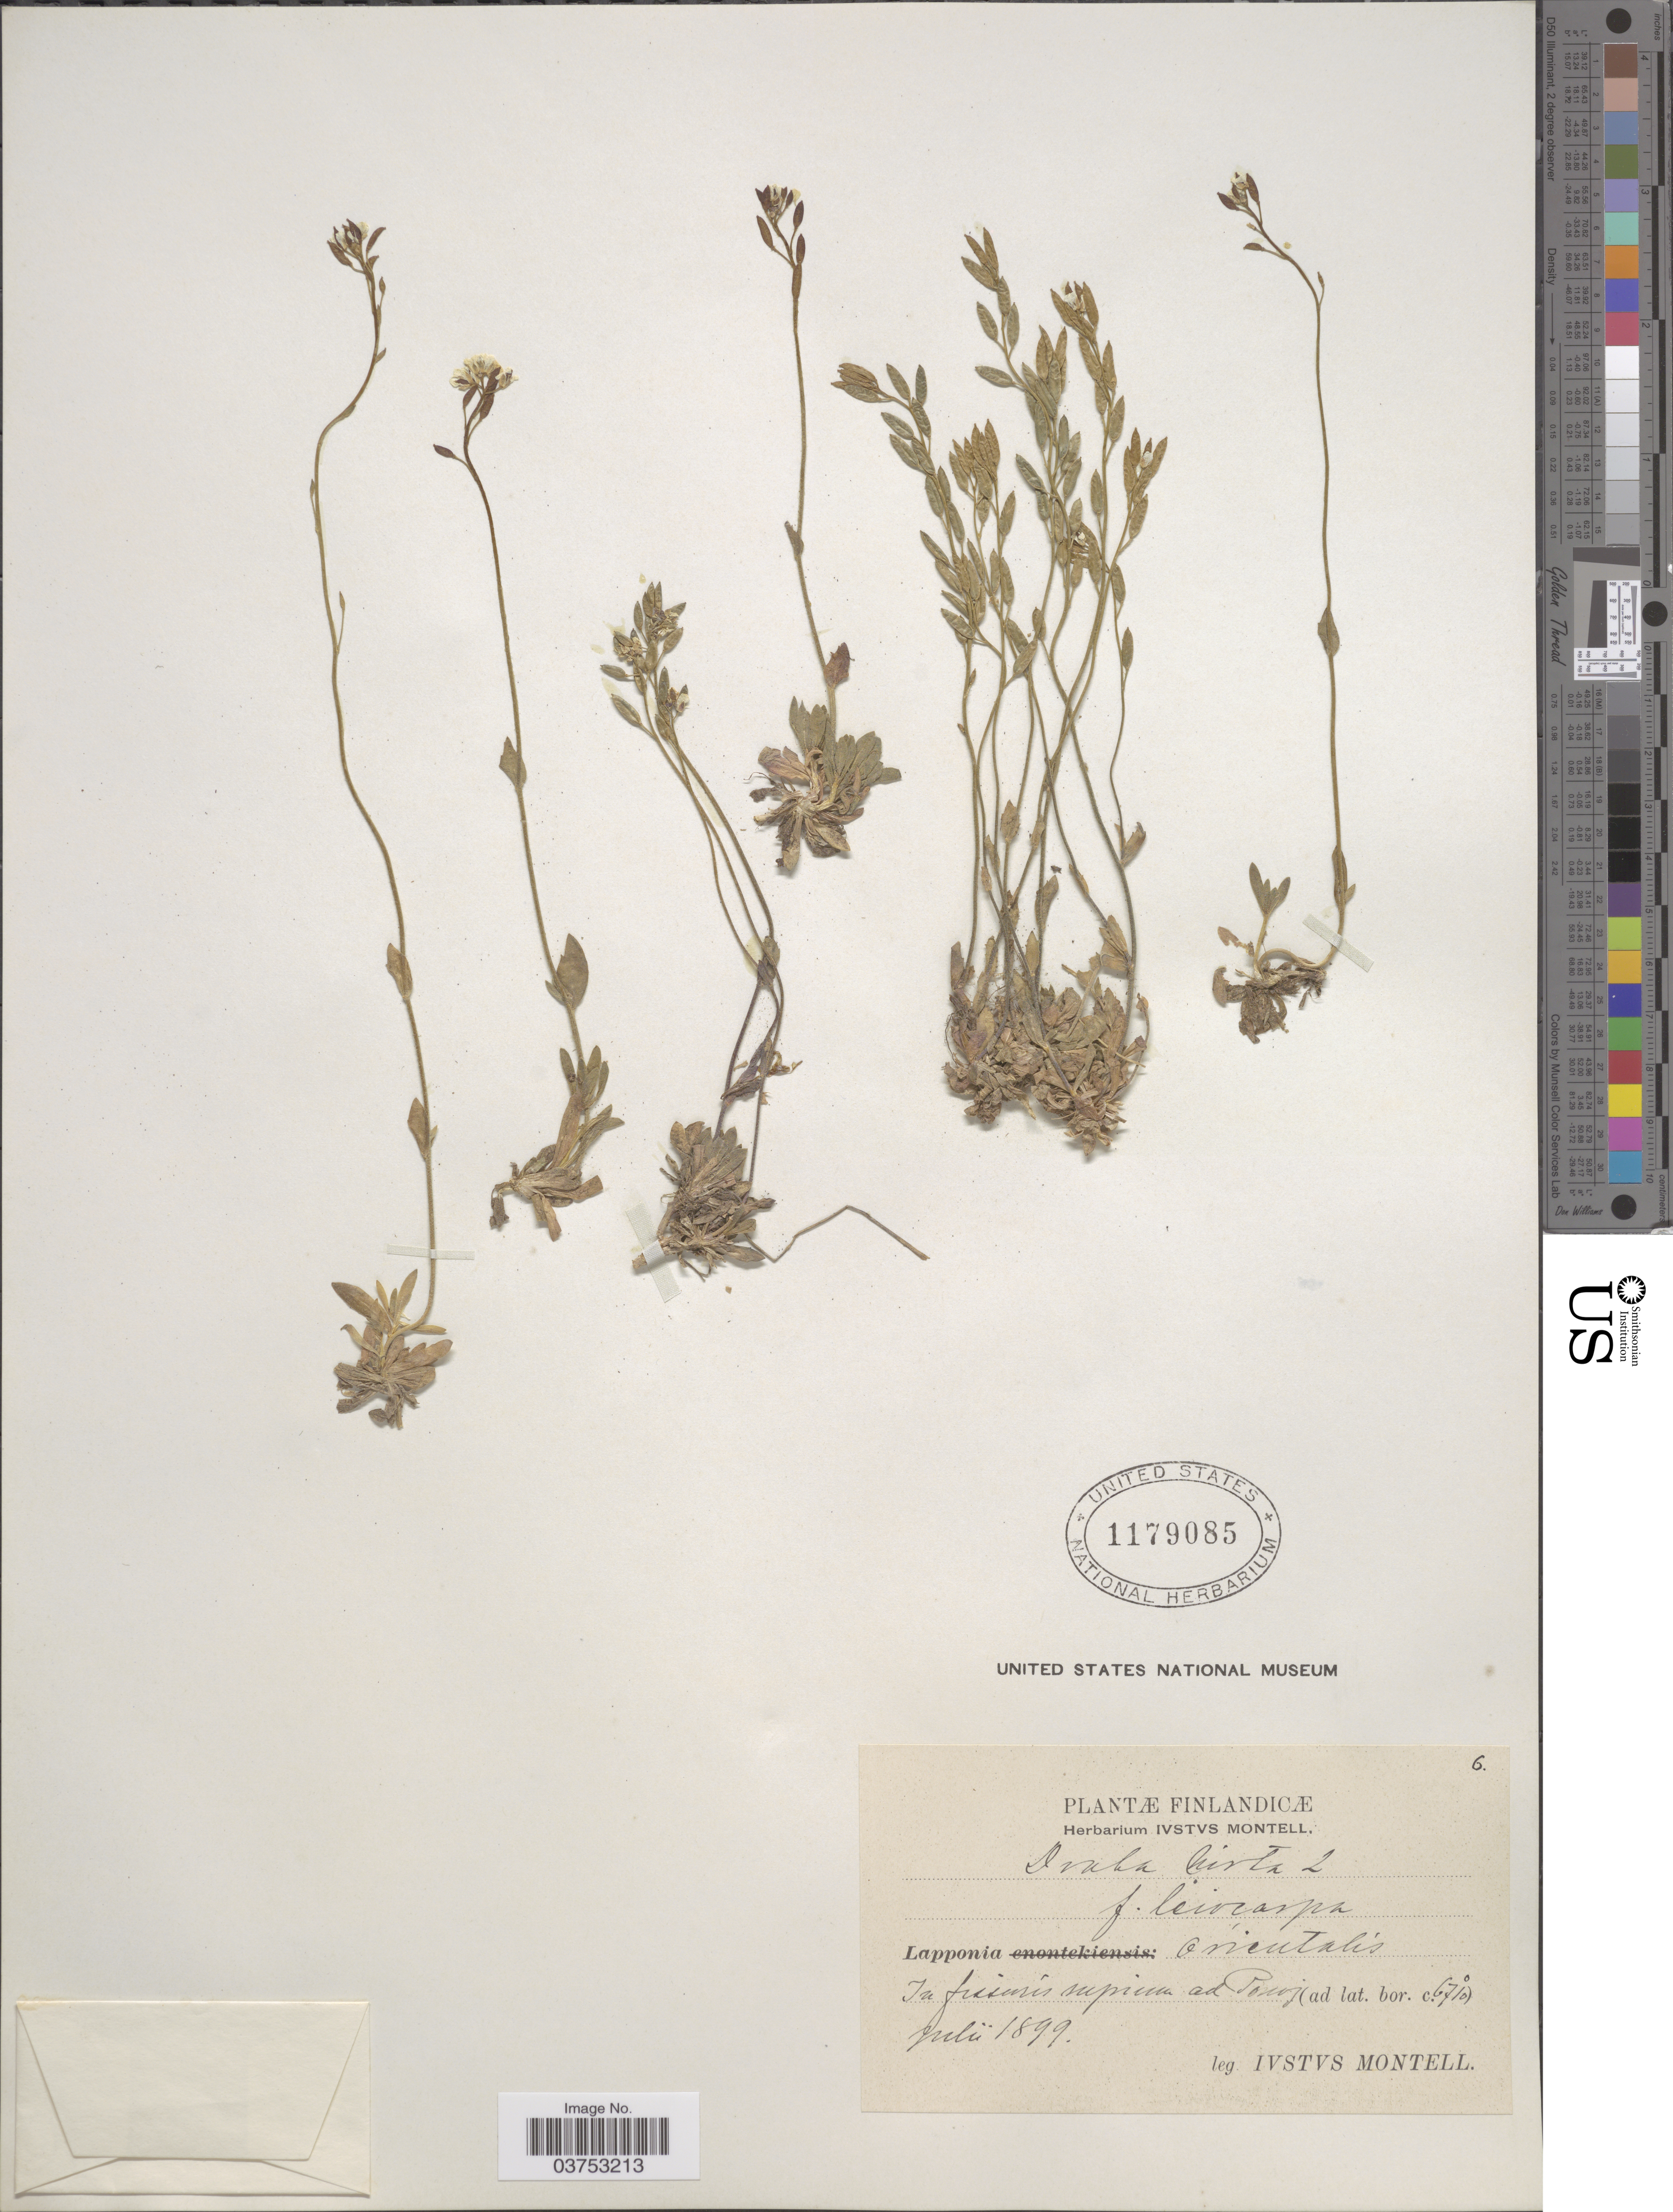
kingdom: Plantae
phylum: Tracheophyta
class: Magnoliopsida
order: Brassicales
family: Brassicaceae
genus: Draba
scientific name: Draba hirta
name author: L.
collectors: I. Montell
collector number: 6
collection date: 1899-07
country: Finland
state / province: Lappi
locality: Finlandicœ. Lapponia Orientalis. In fissuris supium ad Ponoj.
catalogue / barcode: US 1179085